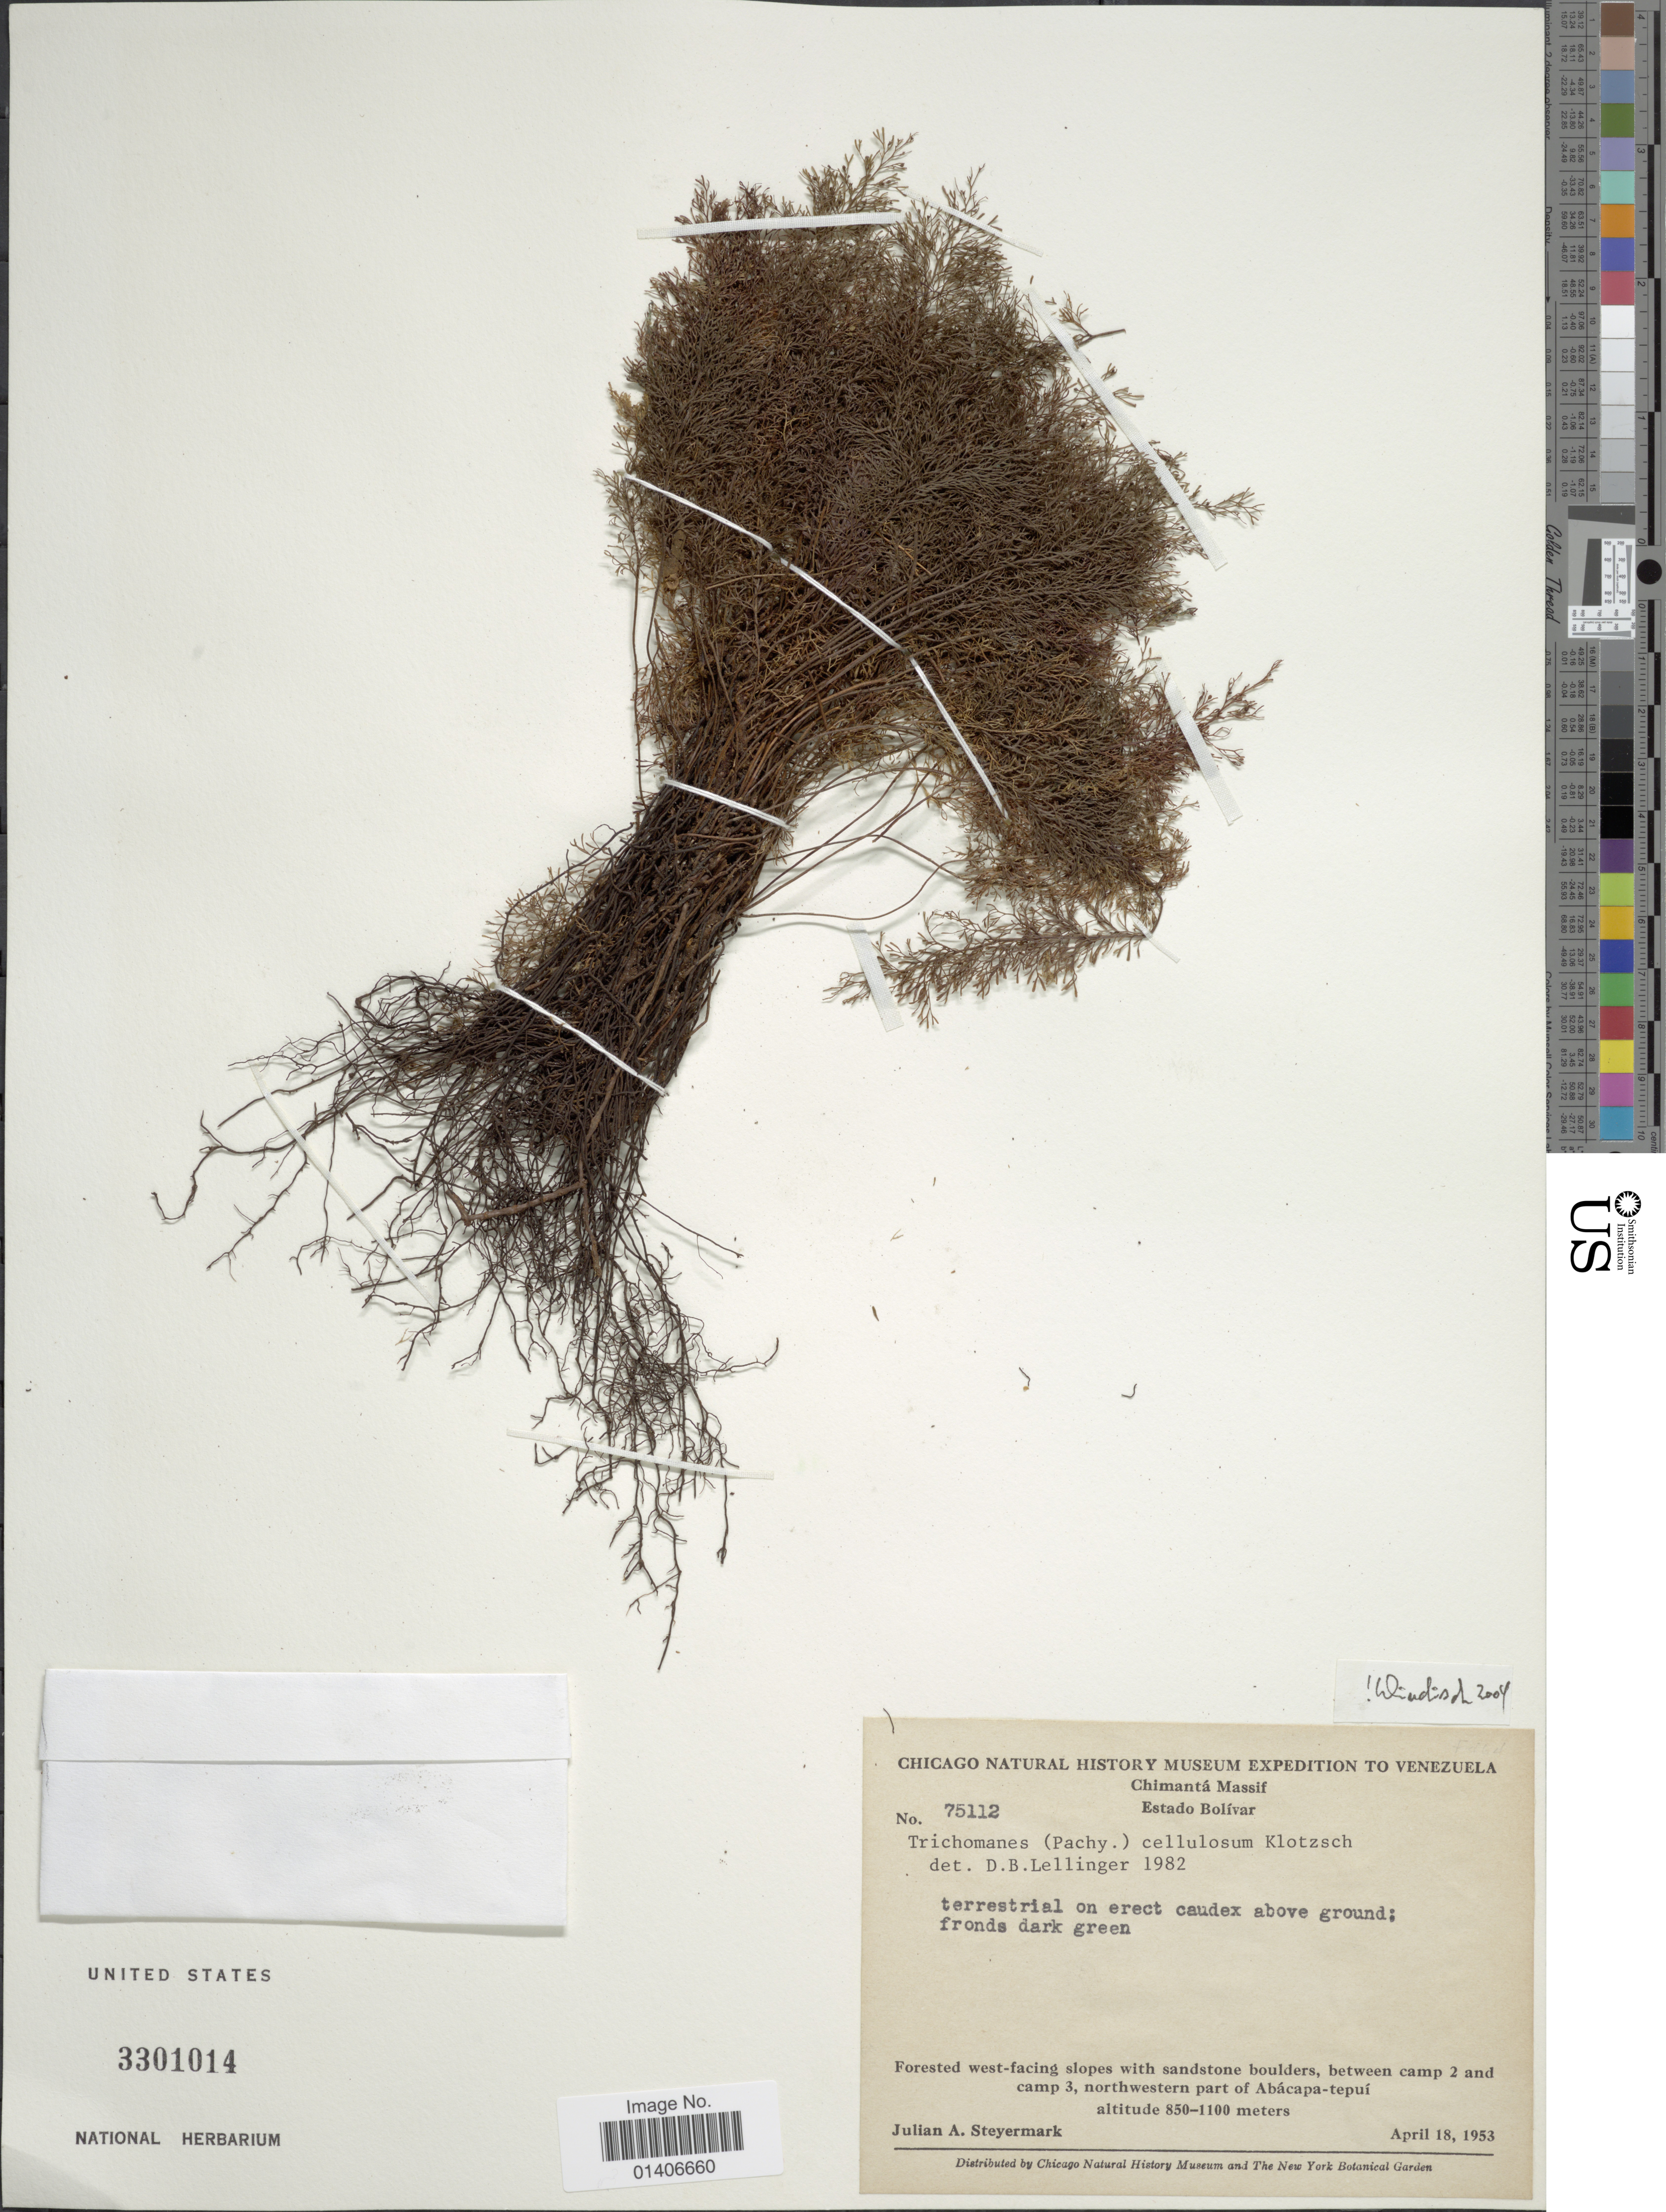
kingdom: Plantae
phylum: Tracheophyta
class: Polypodiopsida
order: Hymenophyllales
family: Hymenophyllaceae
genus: Abrodictyum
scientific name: Abrodictyum cellulosum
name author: (Klotzsch) Ebihara & Dubuisson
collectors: J. Steyermark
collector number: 75112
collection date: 1953-04-18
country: Venezuela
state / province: Bolivar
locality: Chimantá Massif, forested west-facing slopes with sandstone boulders, between camp 2 and camp 3 =, northwestern part of Abácapa-tepuí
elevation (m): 850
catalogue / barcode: US 3301014